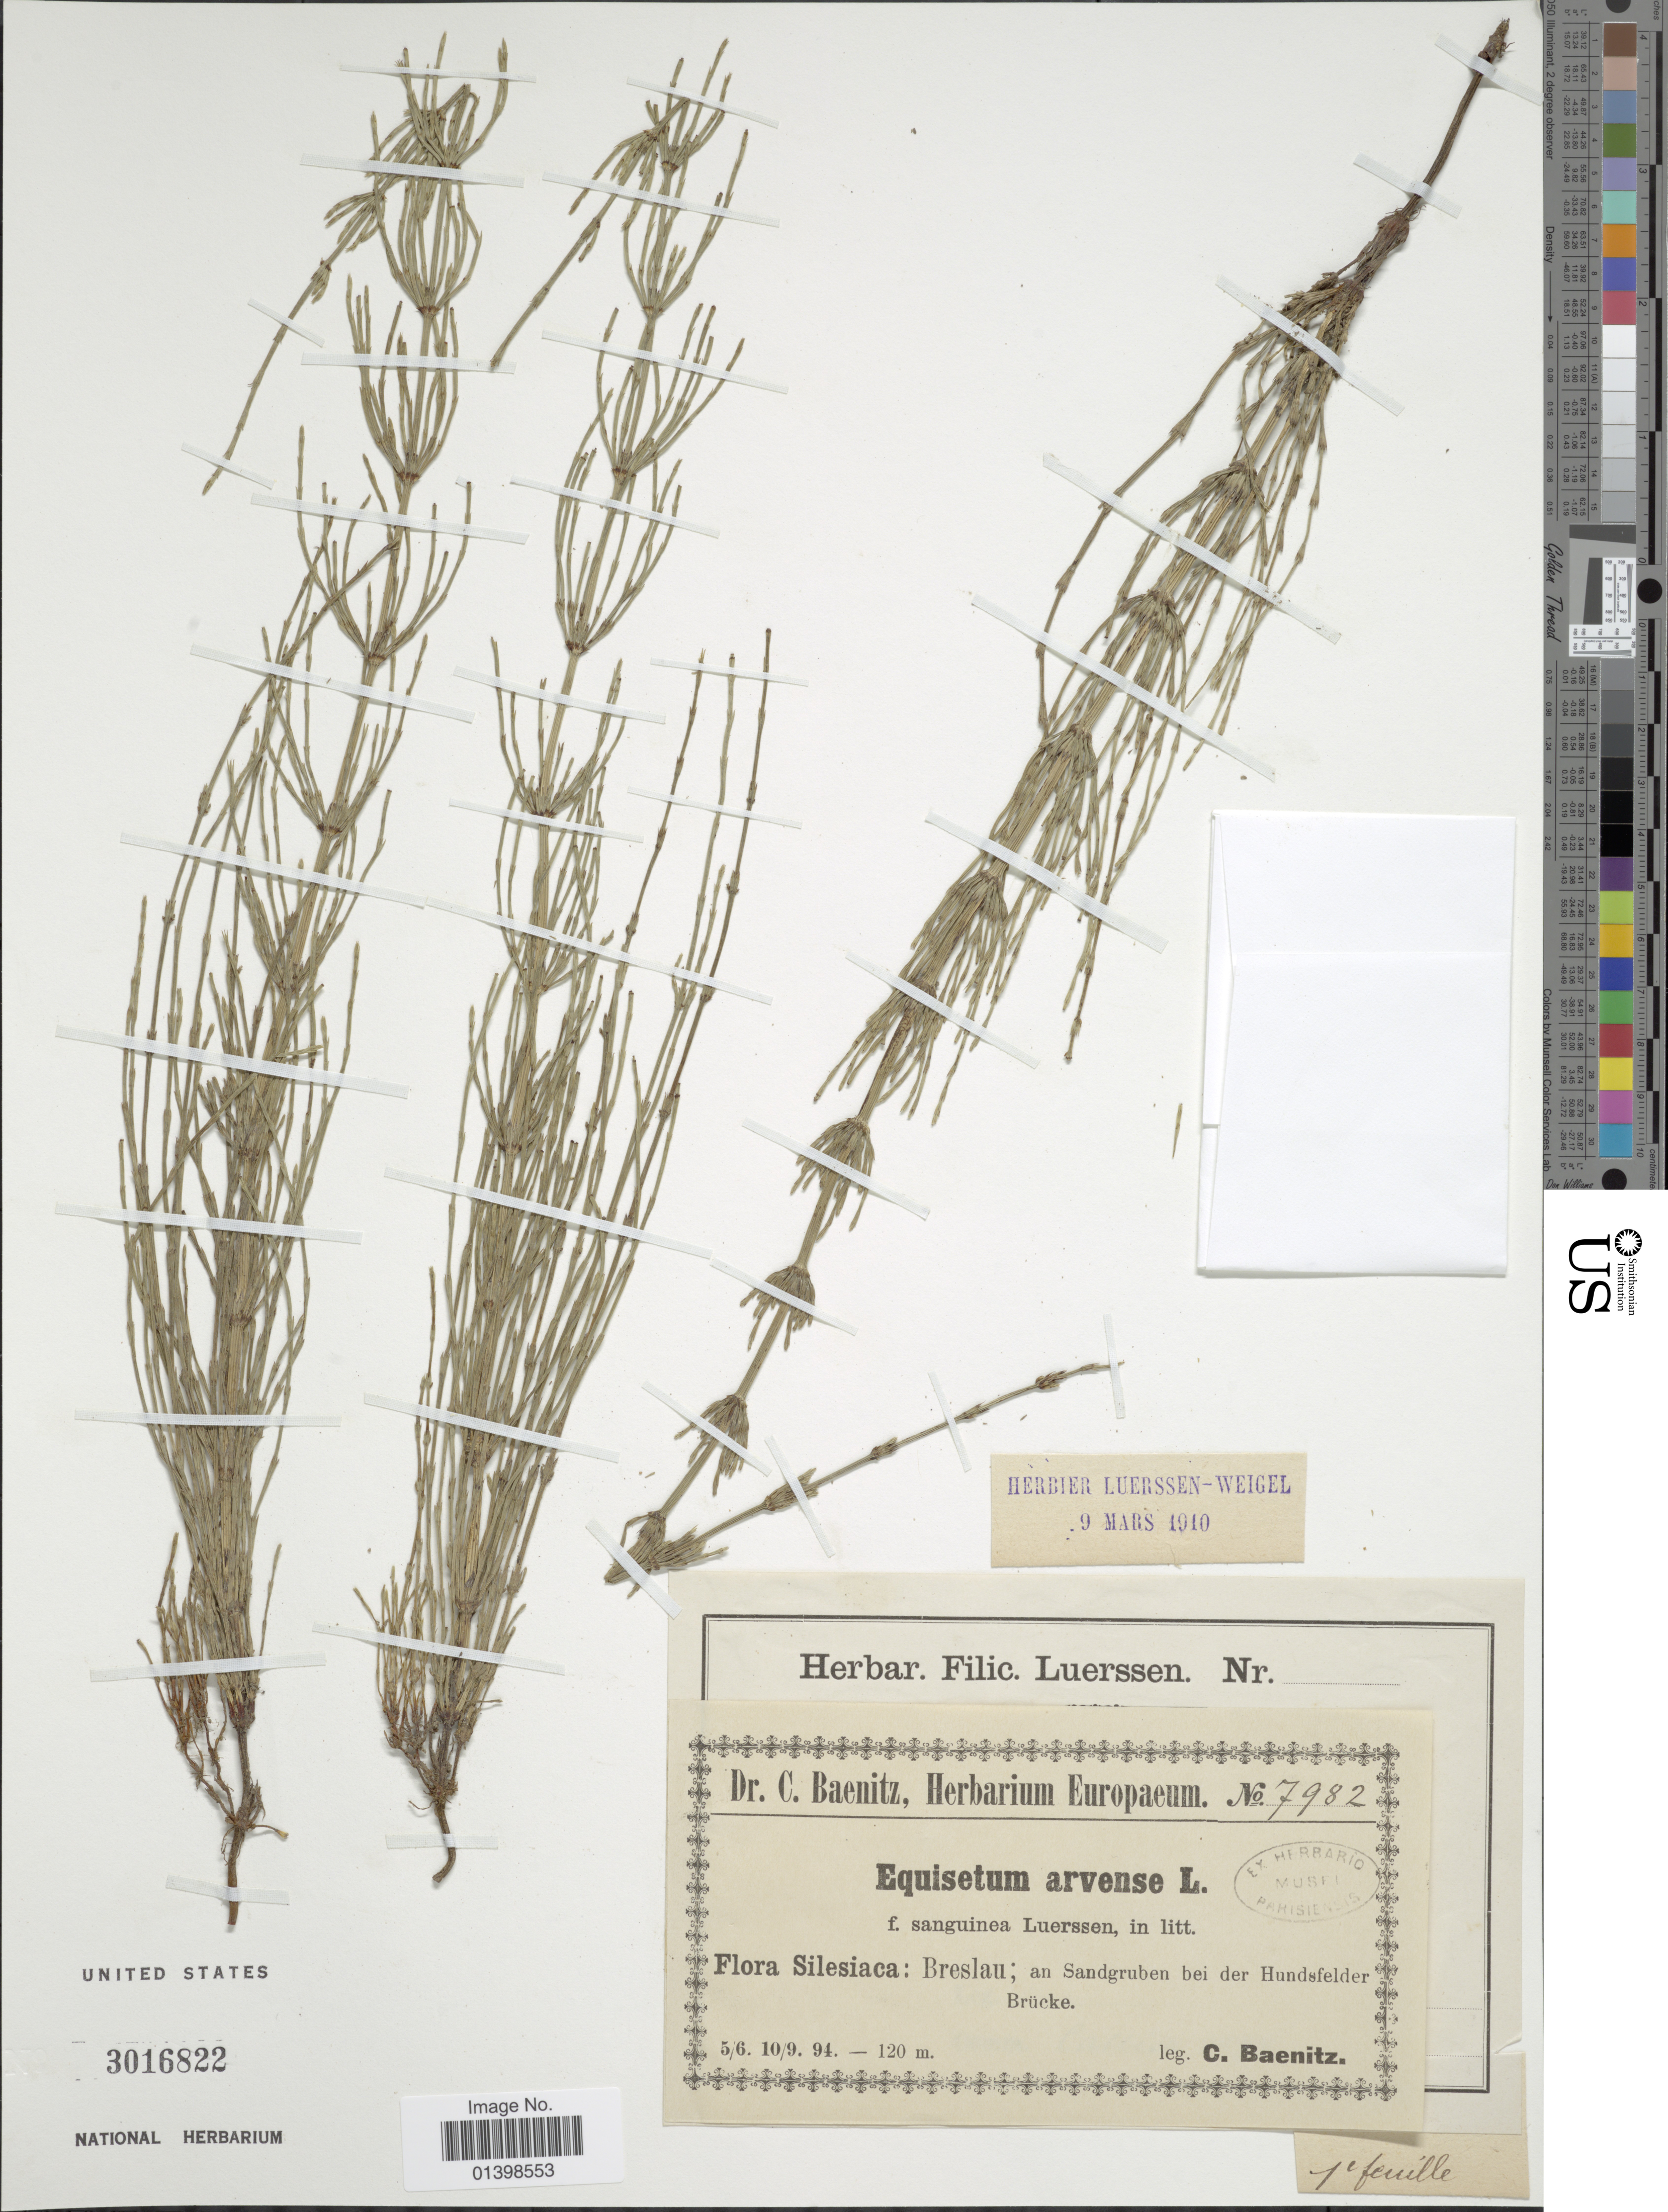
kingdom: Plantae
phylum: Tracheophyta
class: Polypodiopsida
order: Equisetales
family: Equisetaceae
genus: Equisetum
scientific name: Equisetum arvense f. varium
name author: Klinge ex Fernald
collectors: C. G. Baenitz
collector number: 7982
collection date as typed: Transcribed d/m/y: 5/6/94 to 10/9/94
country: Poland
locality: Silesiaca: Breslau; an Sandgruben bei Hundsfelder Brücke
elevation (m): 120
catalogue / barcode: US 3016822